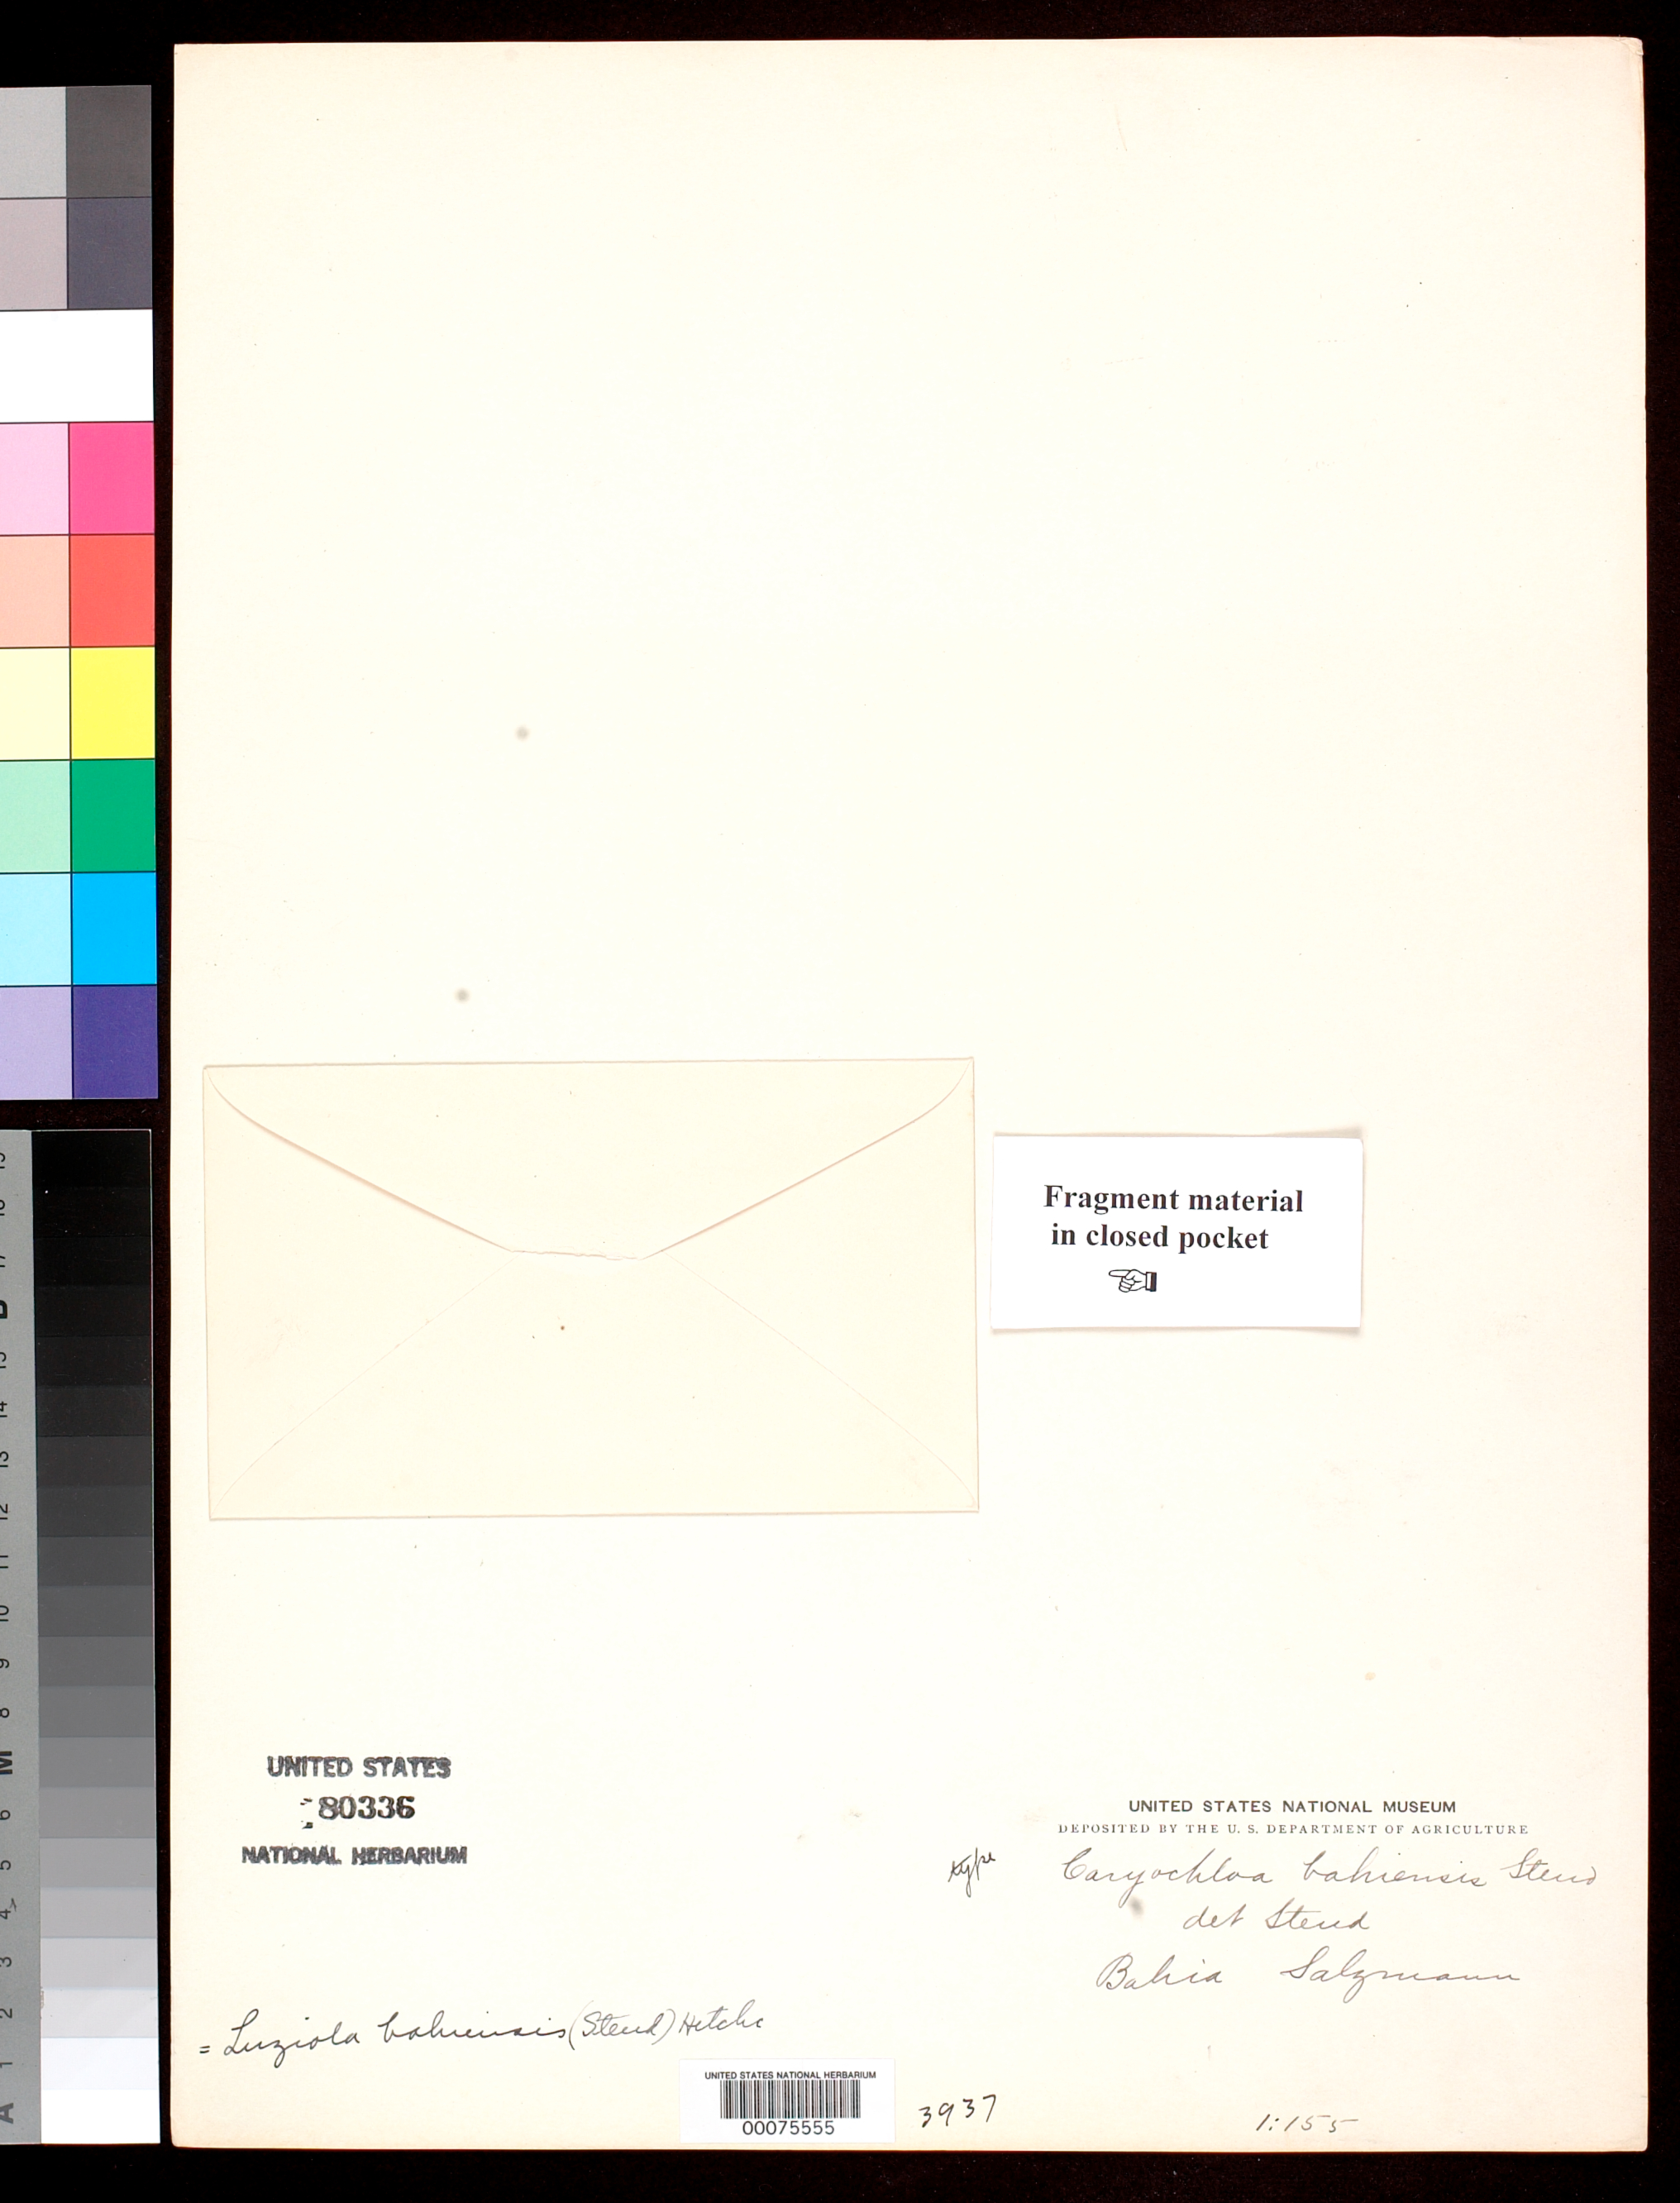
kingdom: Plantae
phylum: Tracheophyta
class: Liliopsida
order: Poales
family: Poaceae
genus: Caryochloa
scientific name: Caryochloa bahiensis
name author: Steud.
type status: Isotype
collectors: P. Salzmann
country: Brazil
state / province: Bahia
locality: North of Esplanda city on road to Jaquera.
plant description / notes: Fragmentary material of type specimen ex herb. Vienna (?).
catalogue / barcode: US 80336